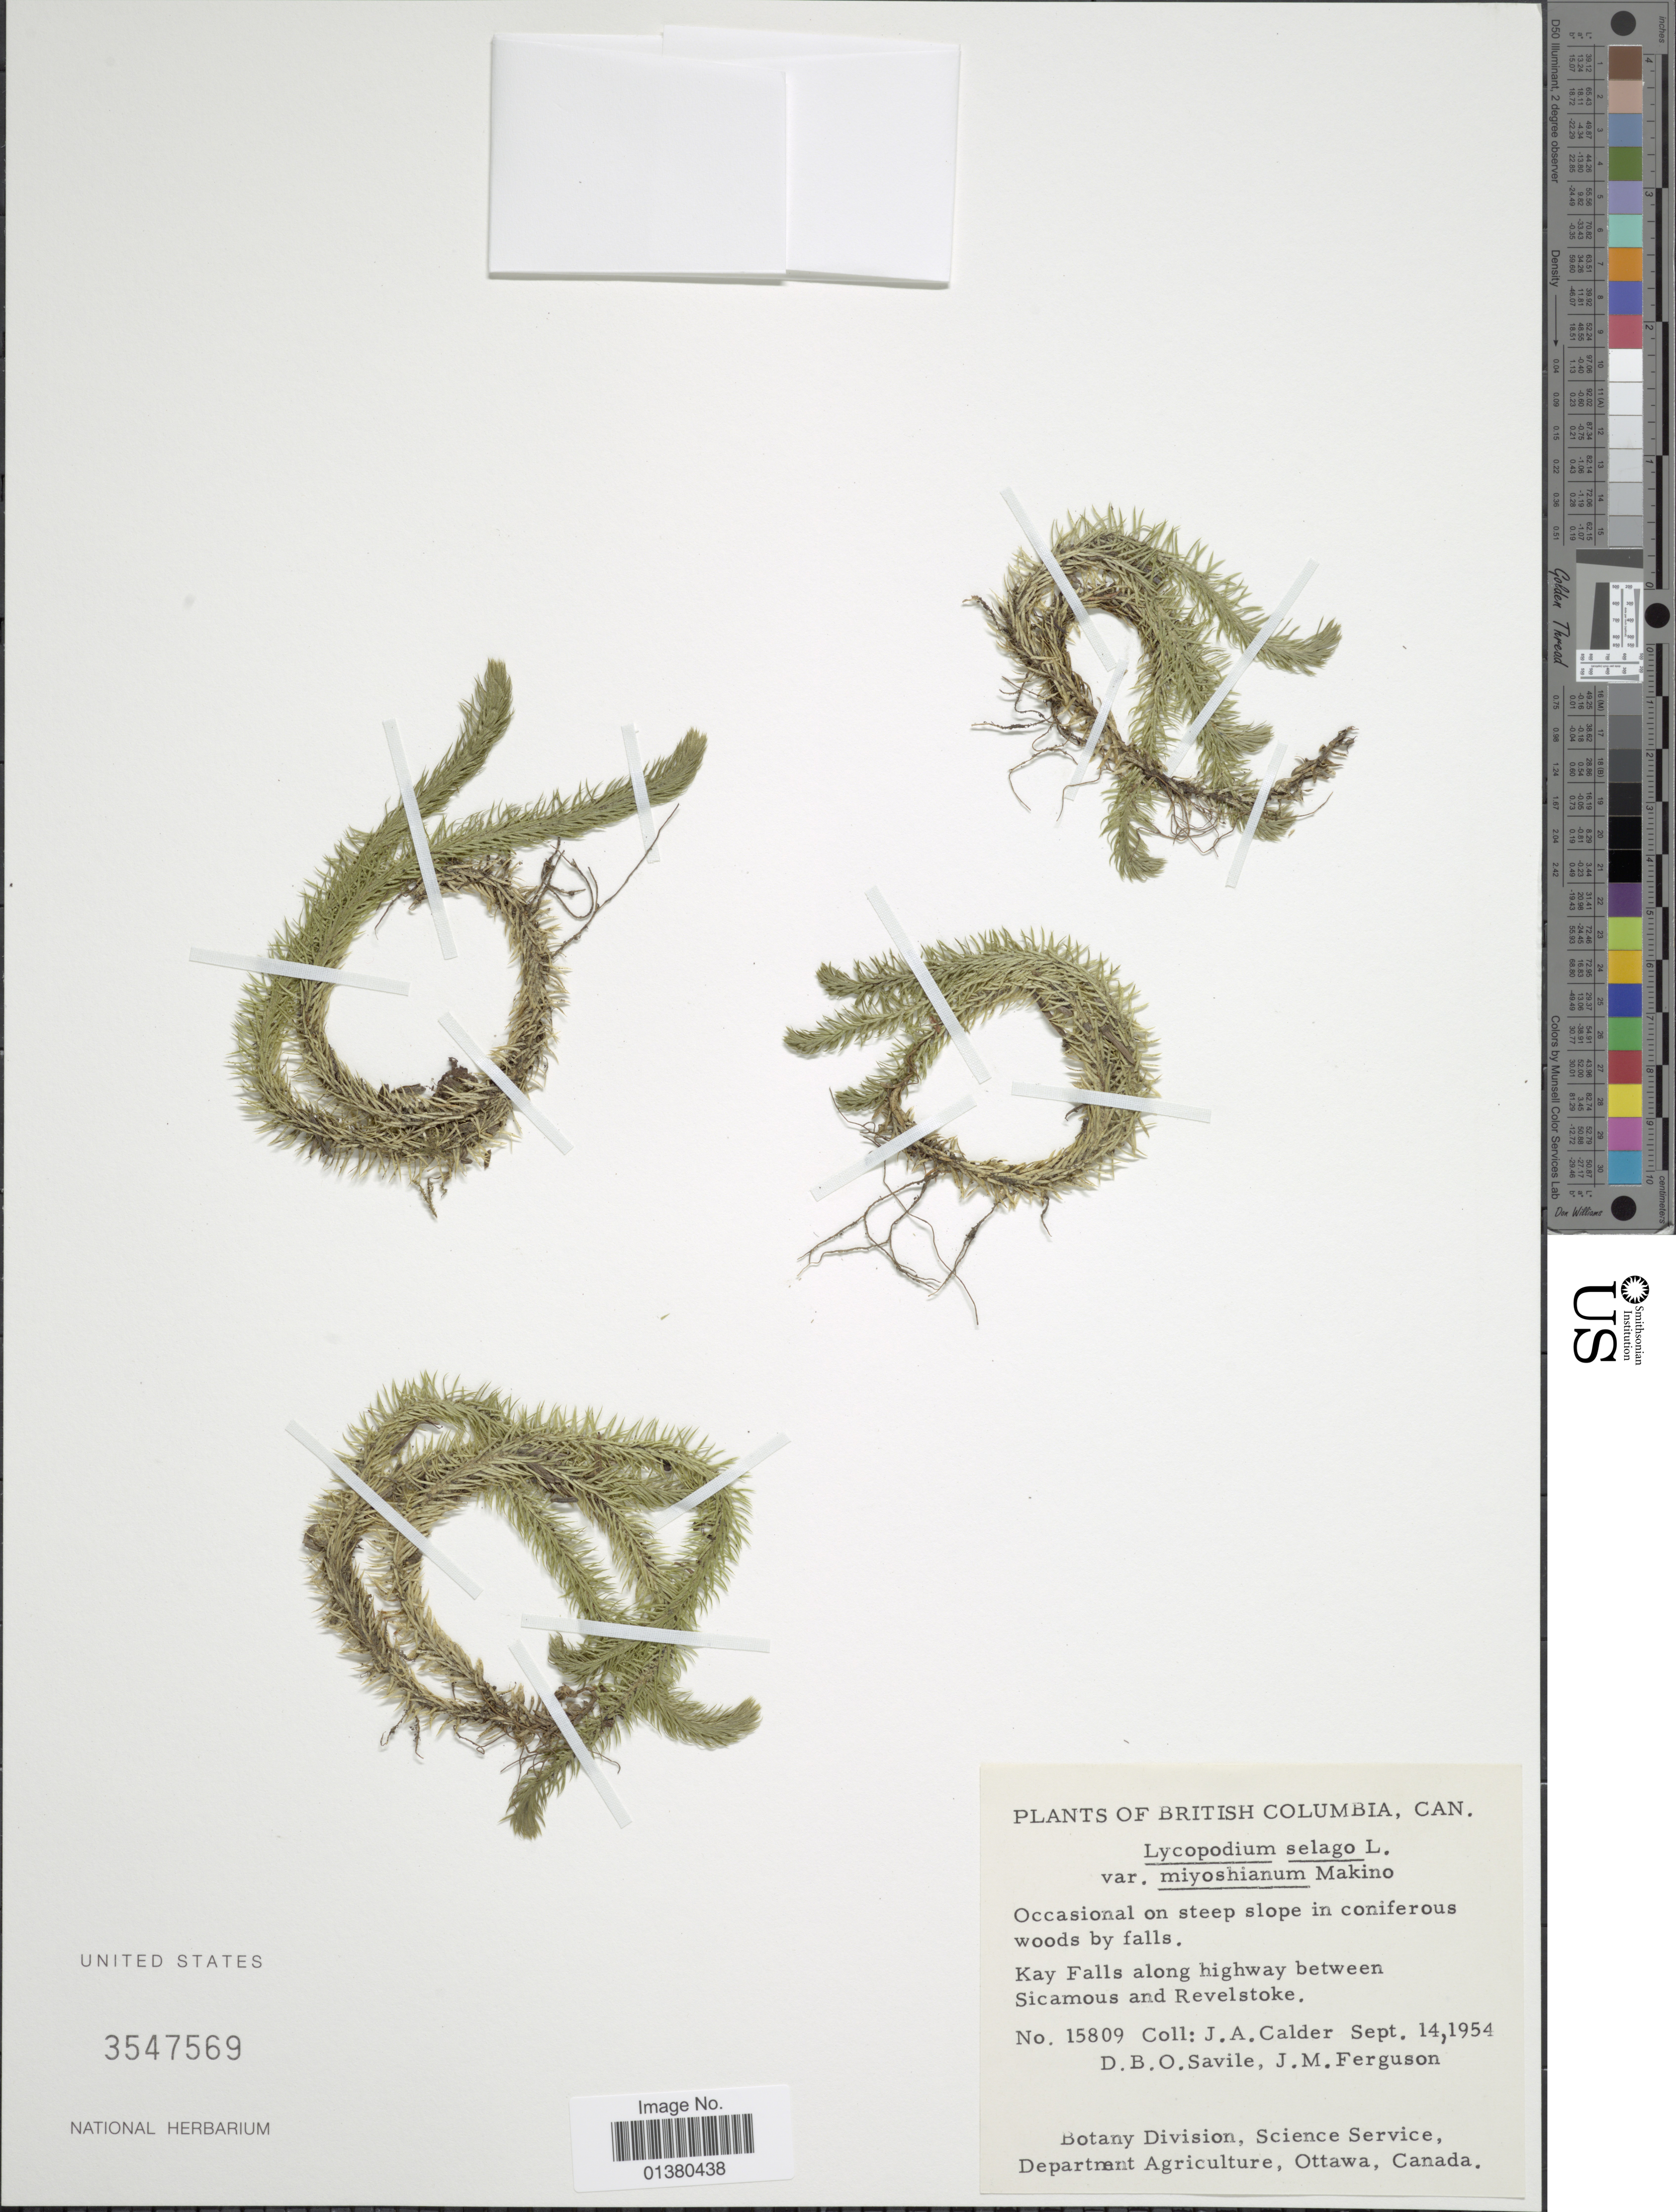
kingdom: Plantae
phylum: Tracheophyta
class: Lycopodiopsida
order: Lycopodiales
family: Lycopodiaceae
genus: Huperzia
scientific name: Huperzia selago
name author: (L.) Bernh. ex Schrank & Mart.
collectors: J. A. Calder, D. Savile & J. M. Ferguson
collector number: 15809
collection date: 1954-09-14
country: Canada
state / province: British Columbia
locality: Kay Falls along highway between Sicamous and Revelstoke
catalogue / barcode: US 3547569